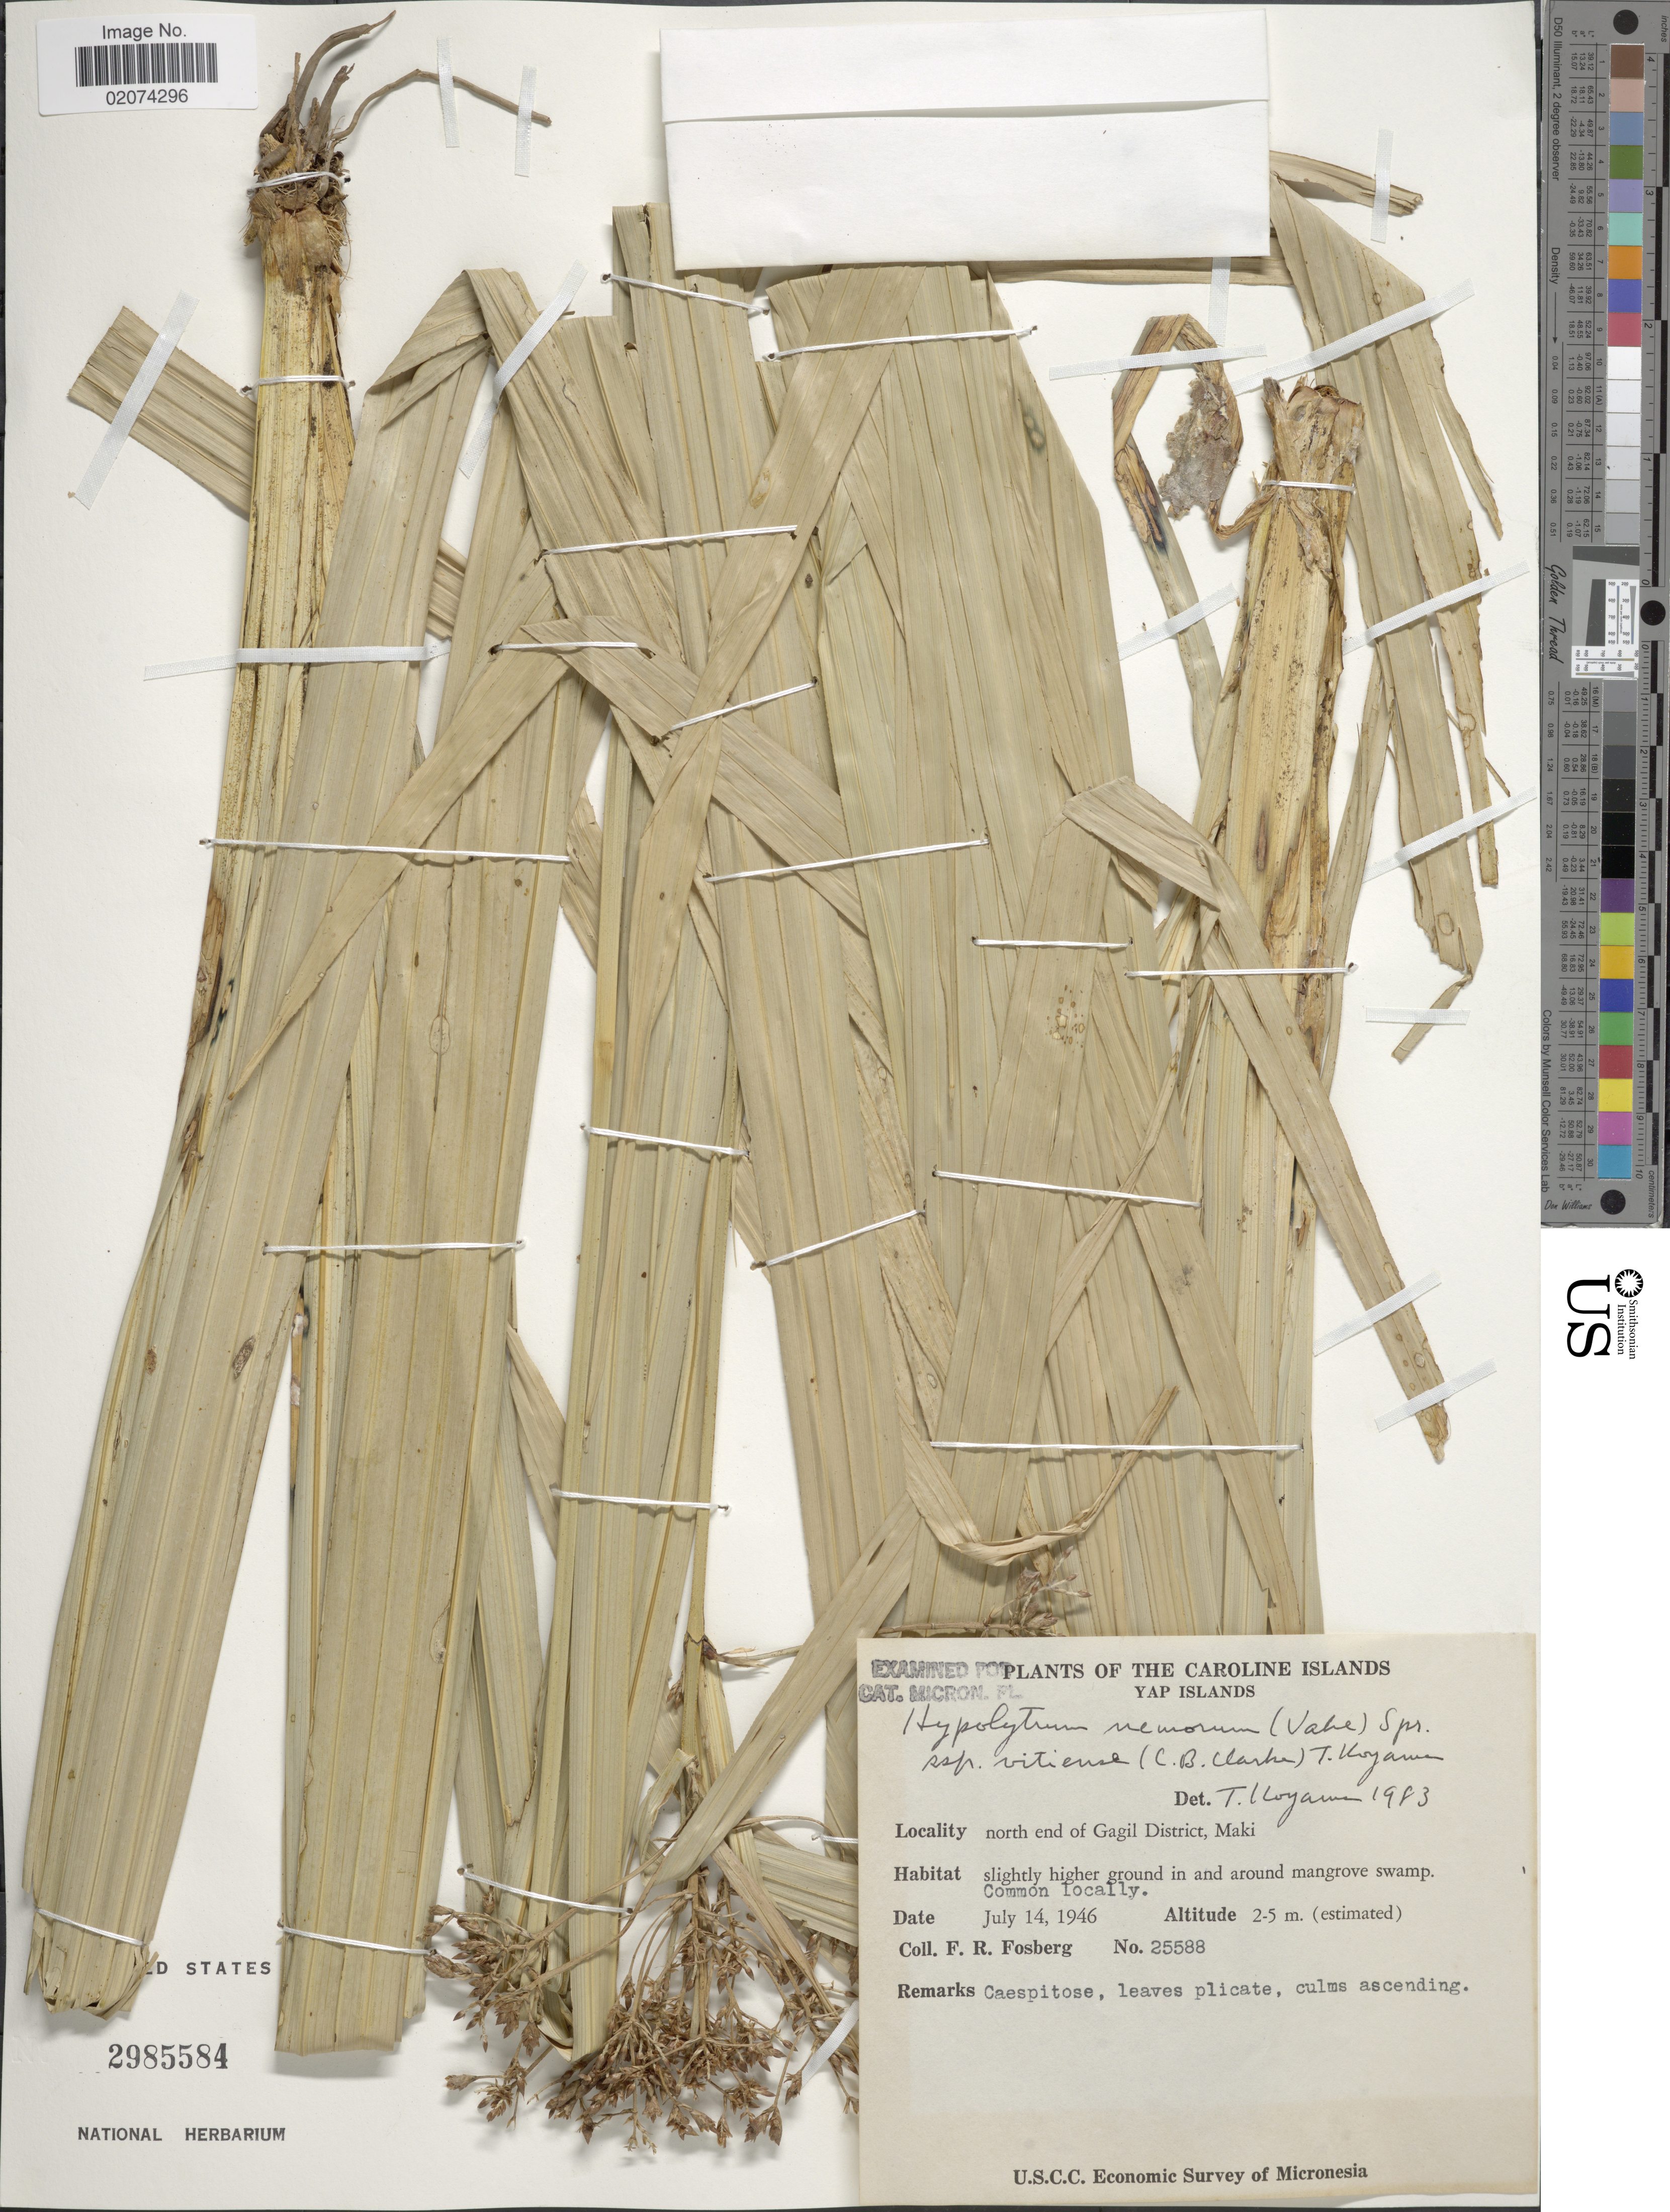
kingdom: Plantae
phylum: Tracheophyta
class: Liliopsida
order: Poales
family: Cyperaceae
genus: Hypolytrum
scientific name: Hypolytrum nemorum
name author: (Vahl) Spreng.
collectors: F. R. Fosberg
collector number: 25588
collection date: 1946-07-14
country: Micronesia, Federated States of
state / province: Yap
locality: The Caroline Islands, north end of Gagil District, Maki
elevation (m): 2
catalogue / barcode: US 2985584